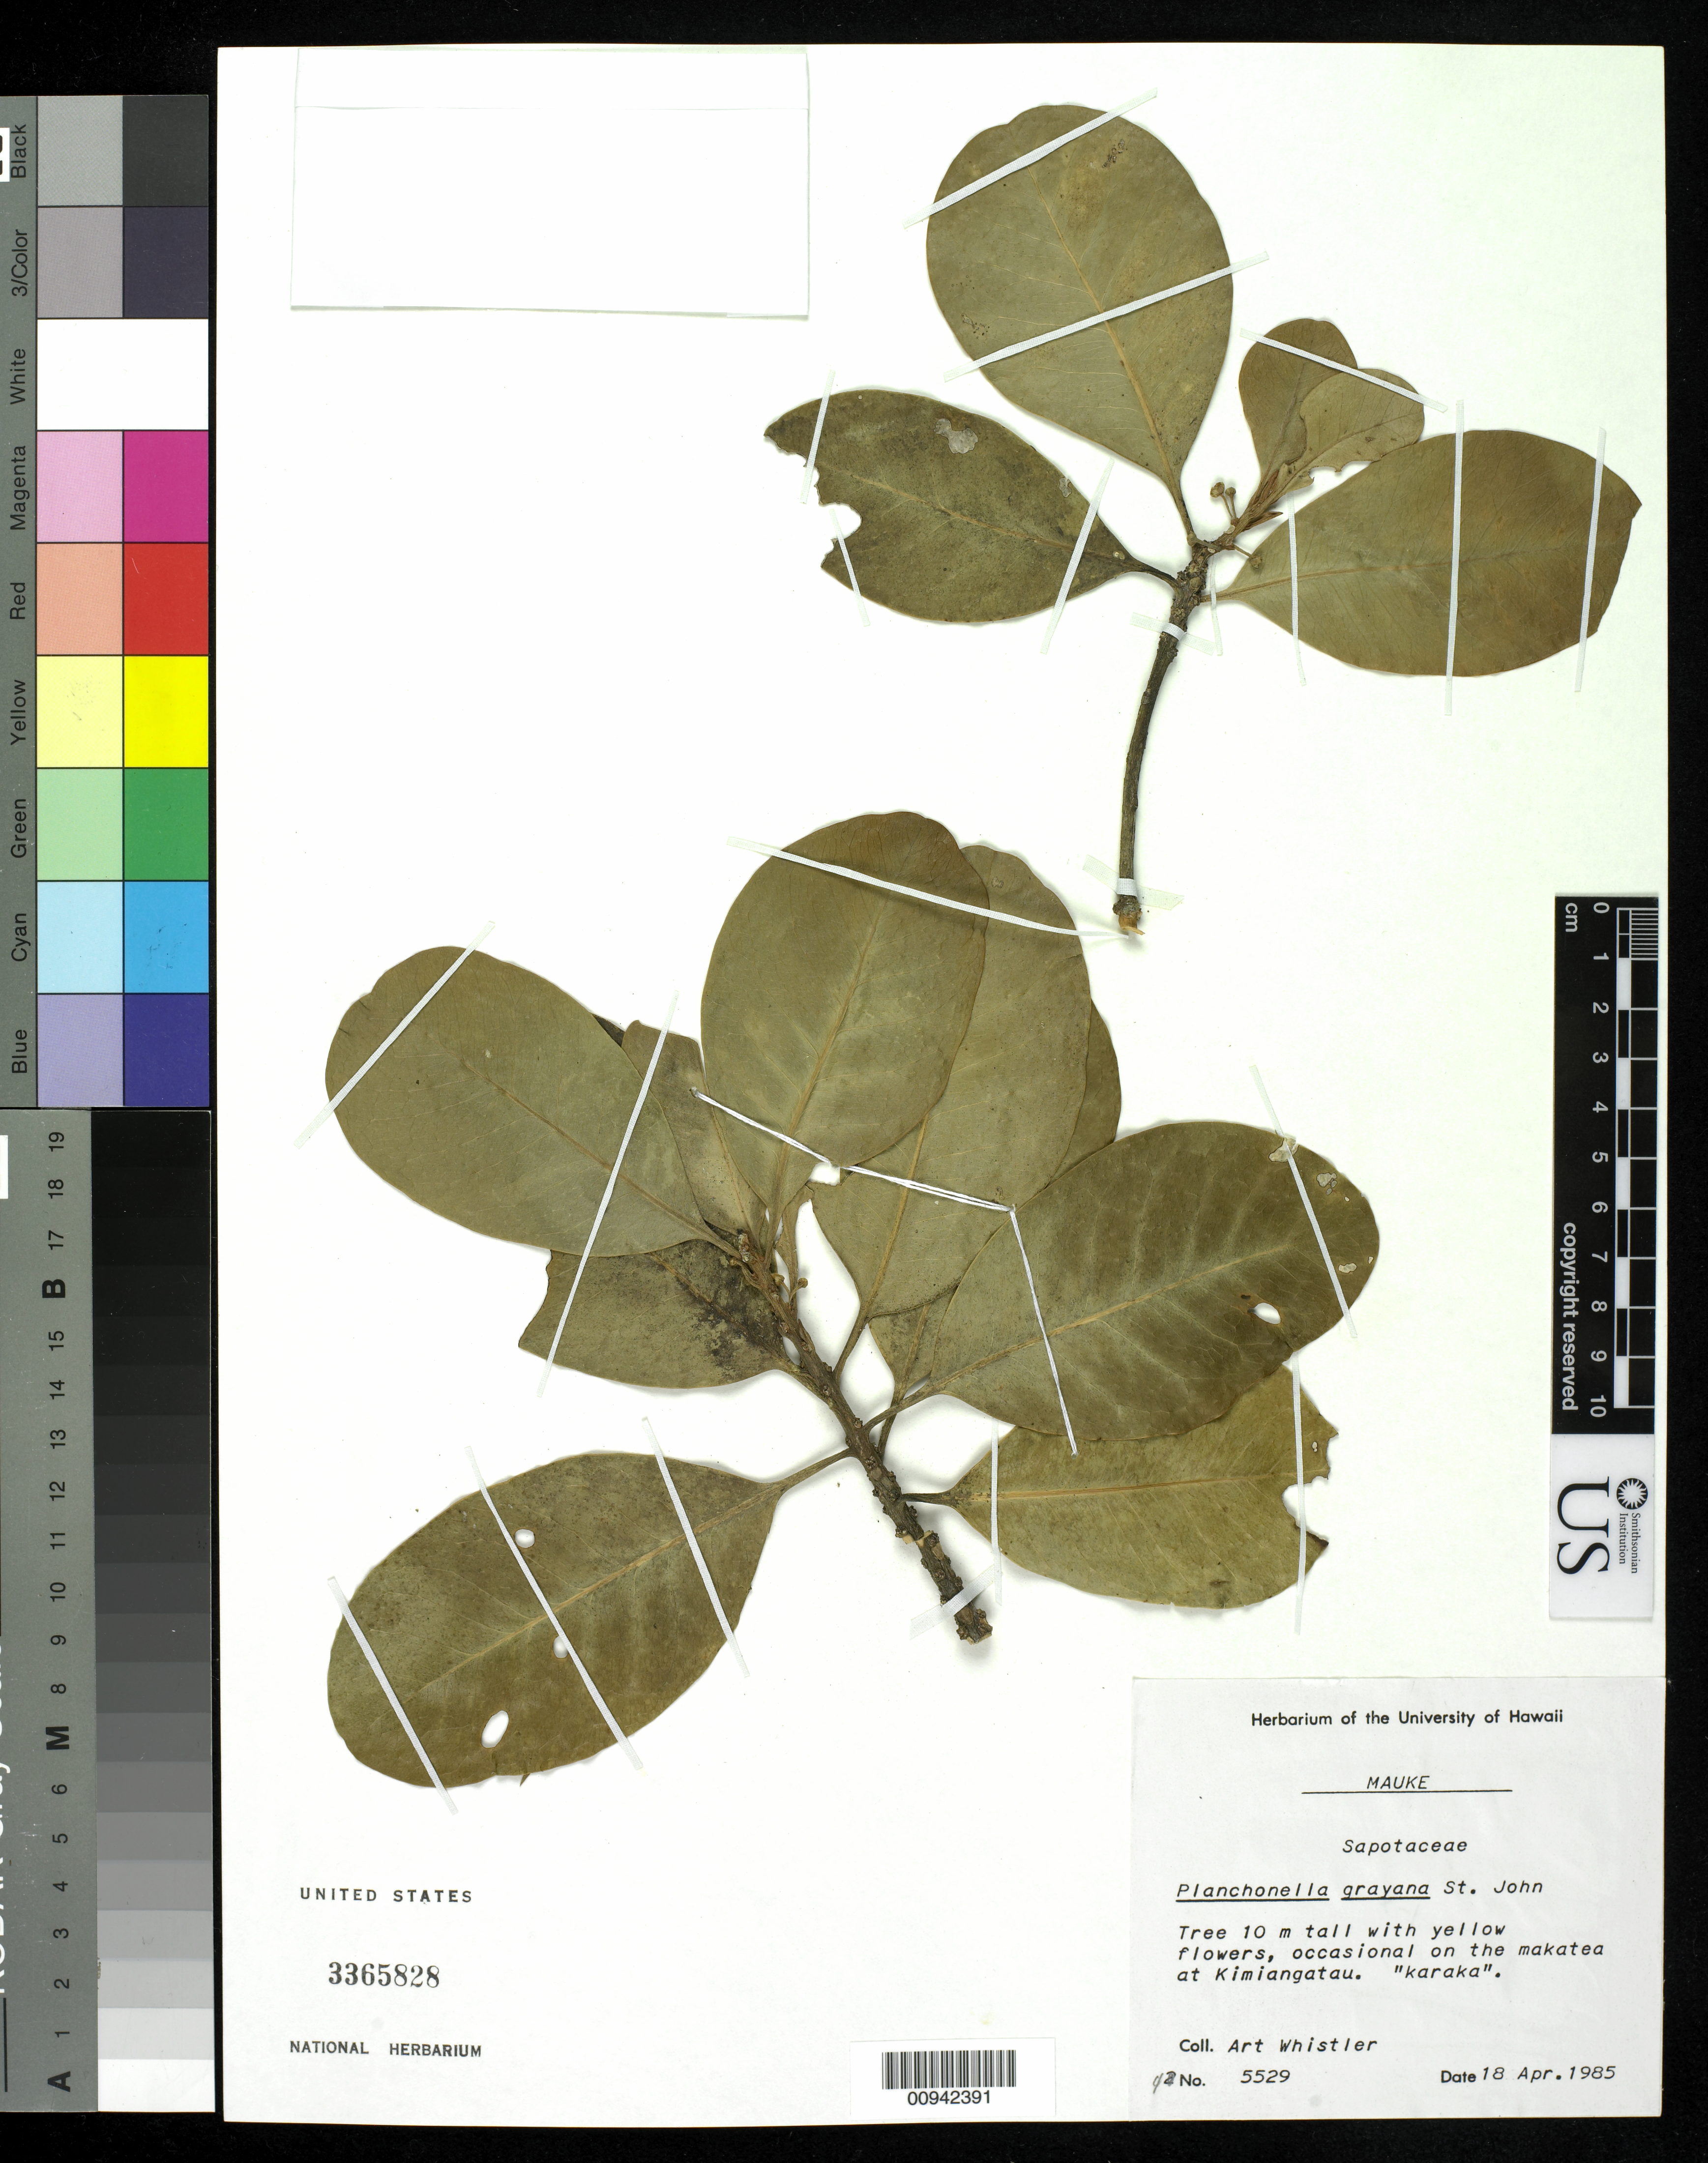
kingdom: Plantae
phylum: Tracheophyta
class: Magnoliopsida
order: Ericales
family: Sapotaceae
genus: Planchonella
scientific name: Planchonella garberi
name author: Christoph.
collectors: A. Whistler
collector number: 5529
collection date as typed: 18 Apr 1985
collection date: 1985-04-18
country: Cook Islands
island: Mauke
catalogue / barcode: US 3365828